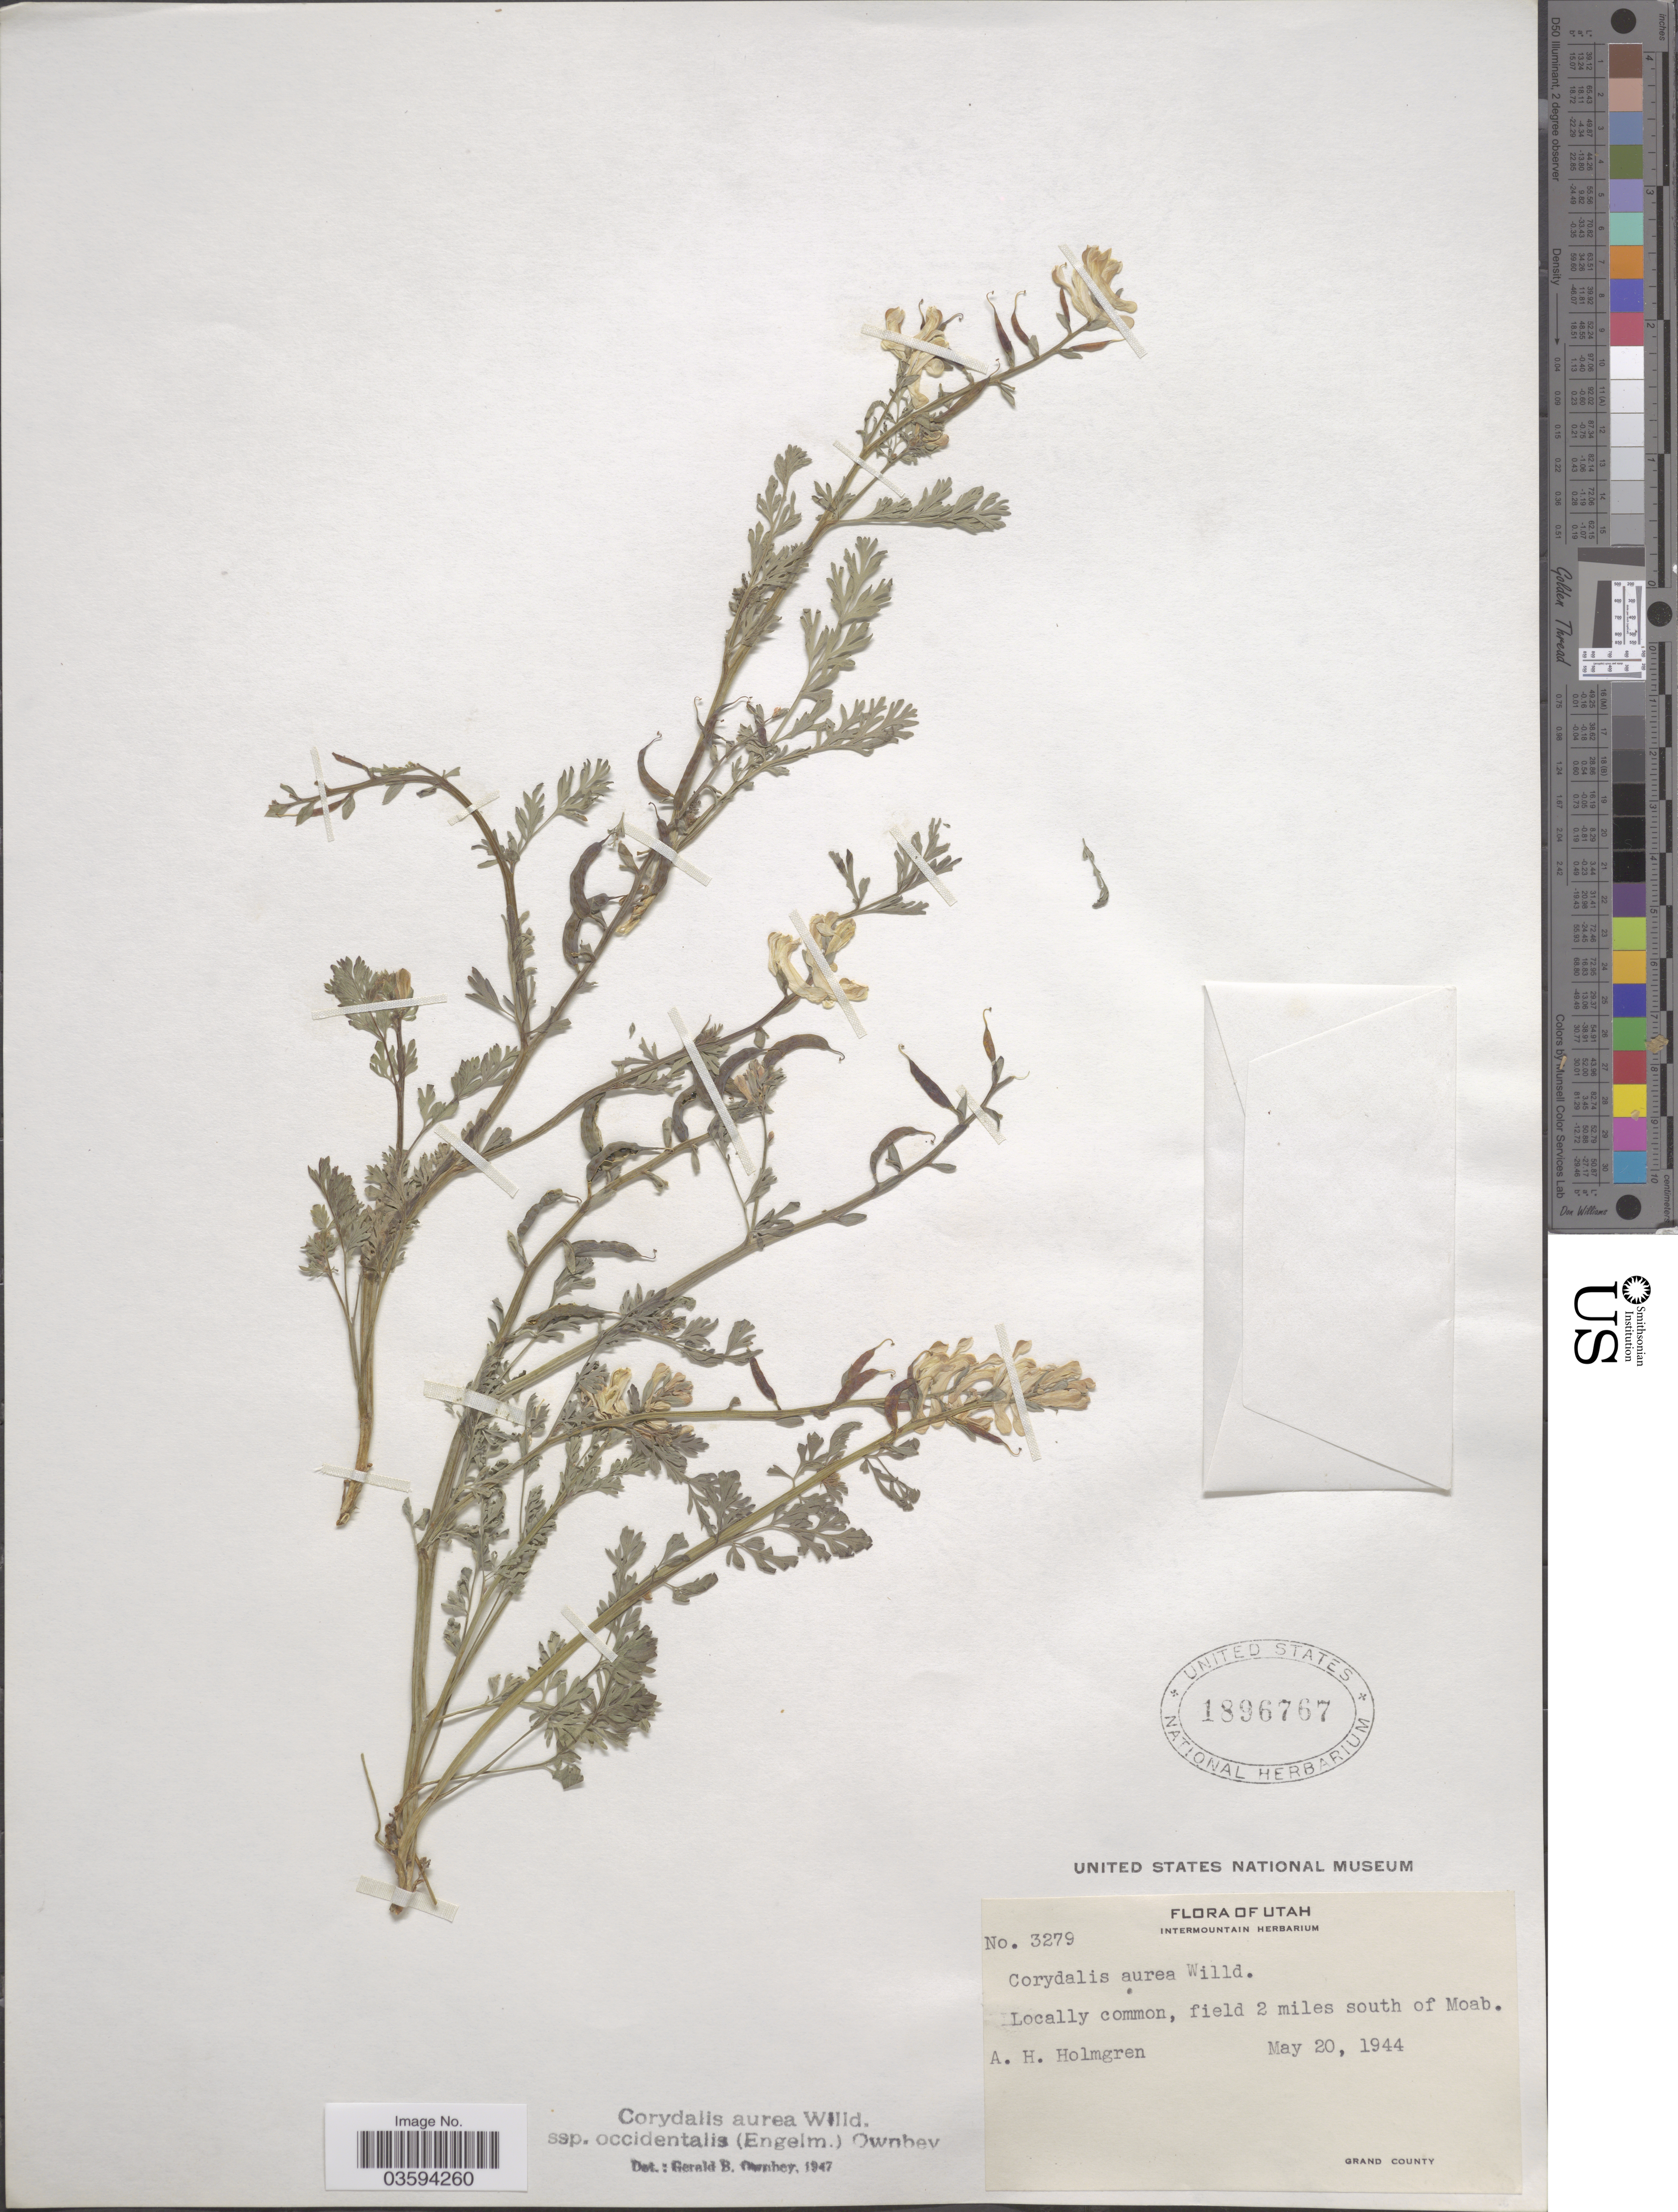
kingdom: Plantae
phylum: Tracheophyta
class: Magnoliopsida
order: Ranunculales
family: Papaveraceae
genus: Corydalis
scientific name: Corydalis aurea subsp. occidentalis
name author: Willd.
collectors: A. H. Holmgren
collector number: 3279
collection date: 1944-05-20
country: United States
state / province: Utah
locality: Field 2 miles south of Moab.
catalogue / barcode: US 1896767